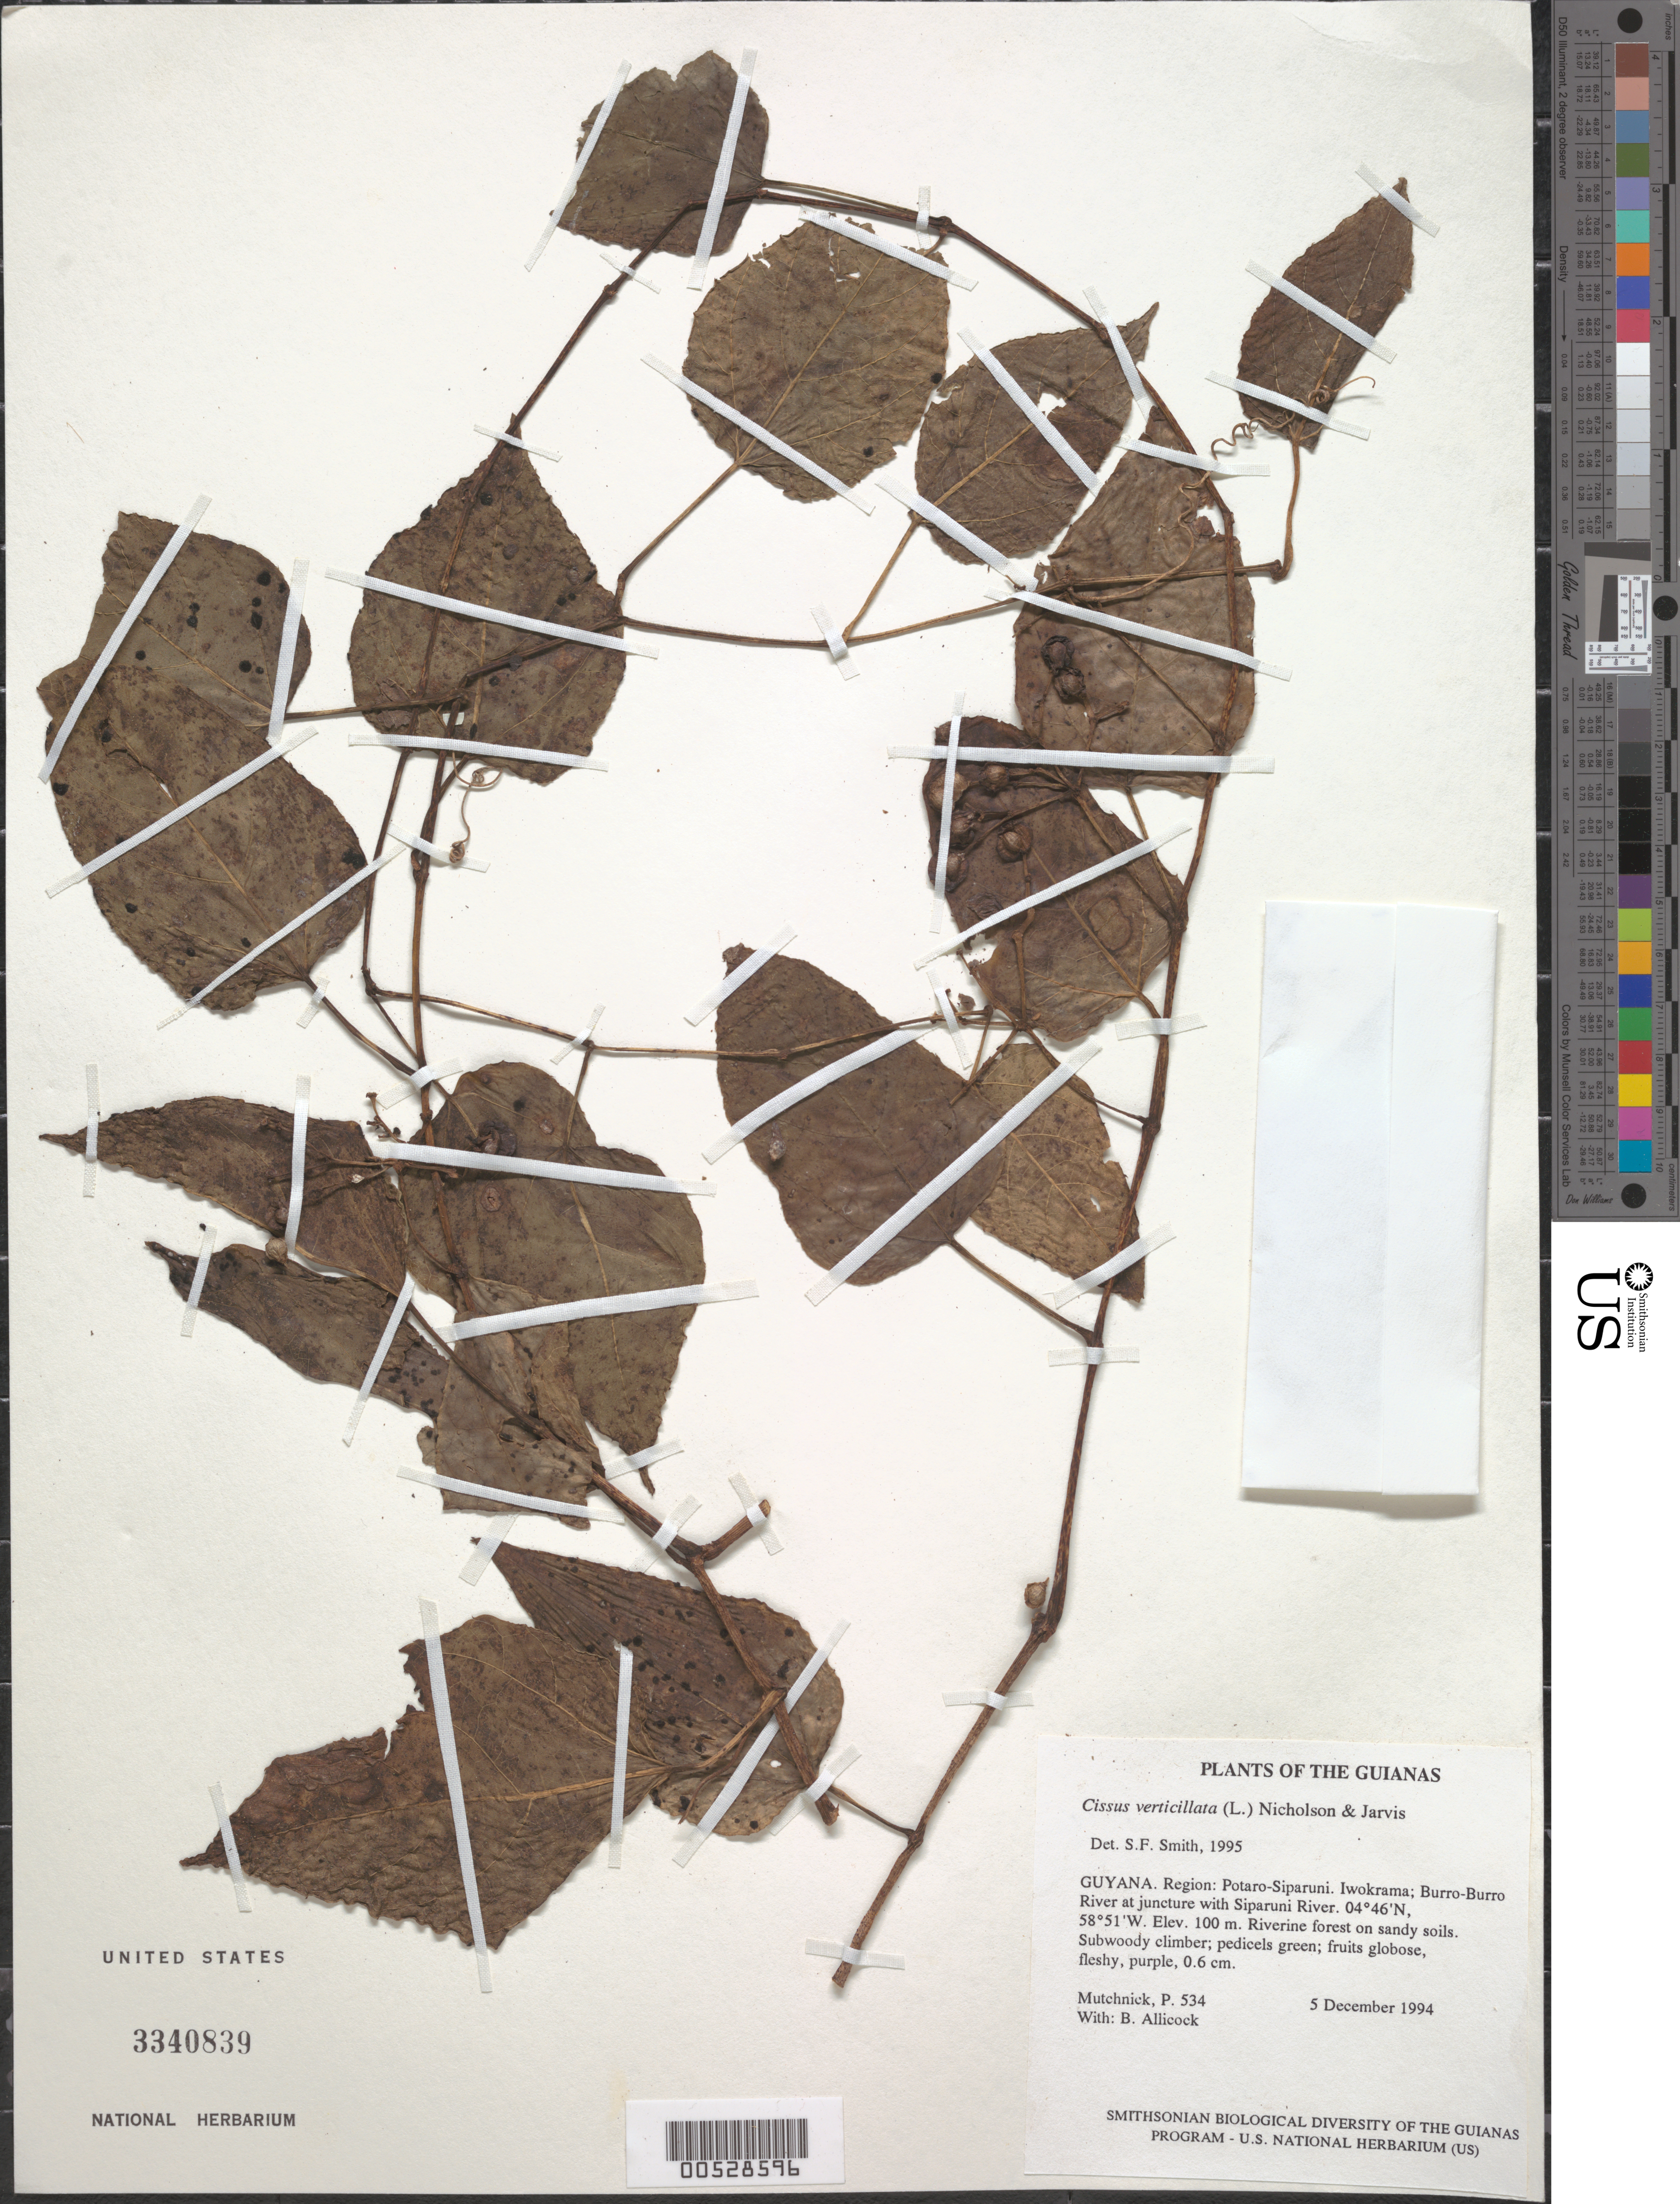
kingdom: Plantae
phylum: Tracheophyta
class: Magnoliopsida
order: Vitales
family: Vitaceae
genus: Cissus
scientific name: Cissus verticillata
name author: (L.) Nicolson & C.E. Jarvis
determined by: Smith, Stephen F., (US), NMNH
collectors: P. Mutchnick & B. Allicock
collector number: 534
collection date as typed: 5 December 1994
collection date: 1994-12-05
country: Guyana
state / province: Potaro-Siparuni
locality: Iwokrama; Burro-Burro River at juncture with Siparuni River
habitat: Riverine forest on sandy soils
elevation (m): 100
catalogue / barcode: US 3340839